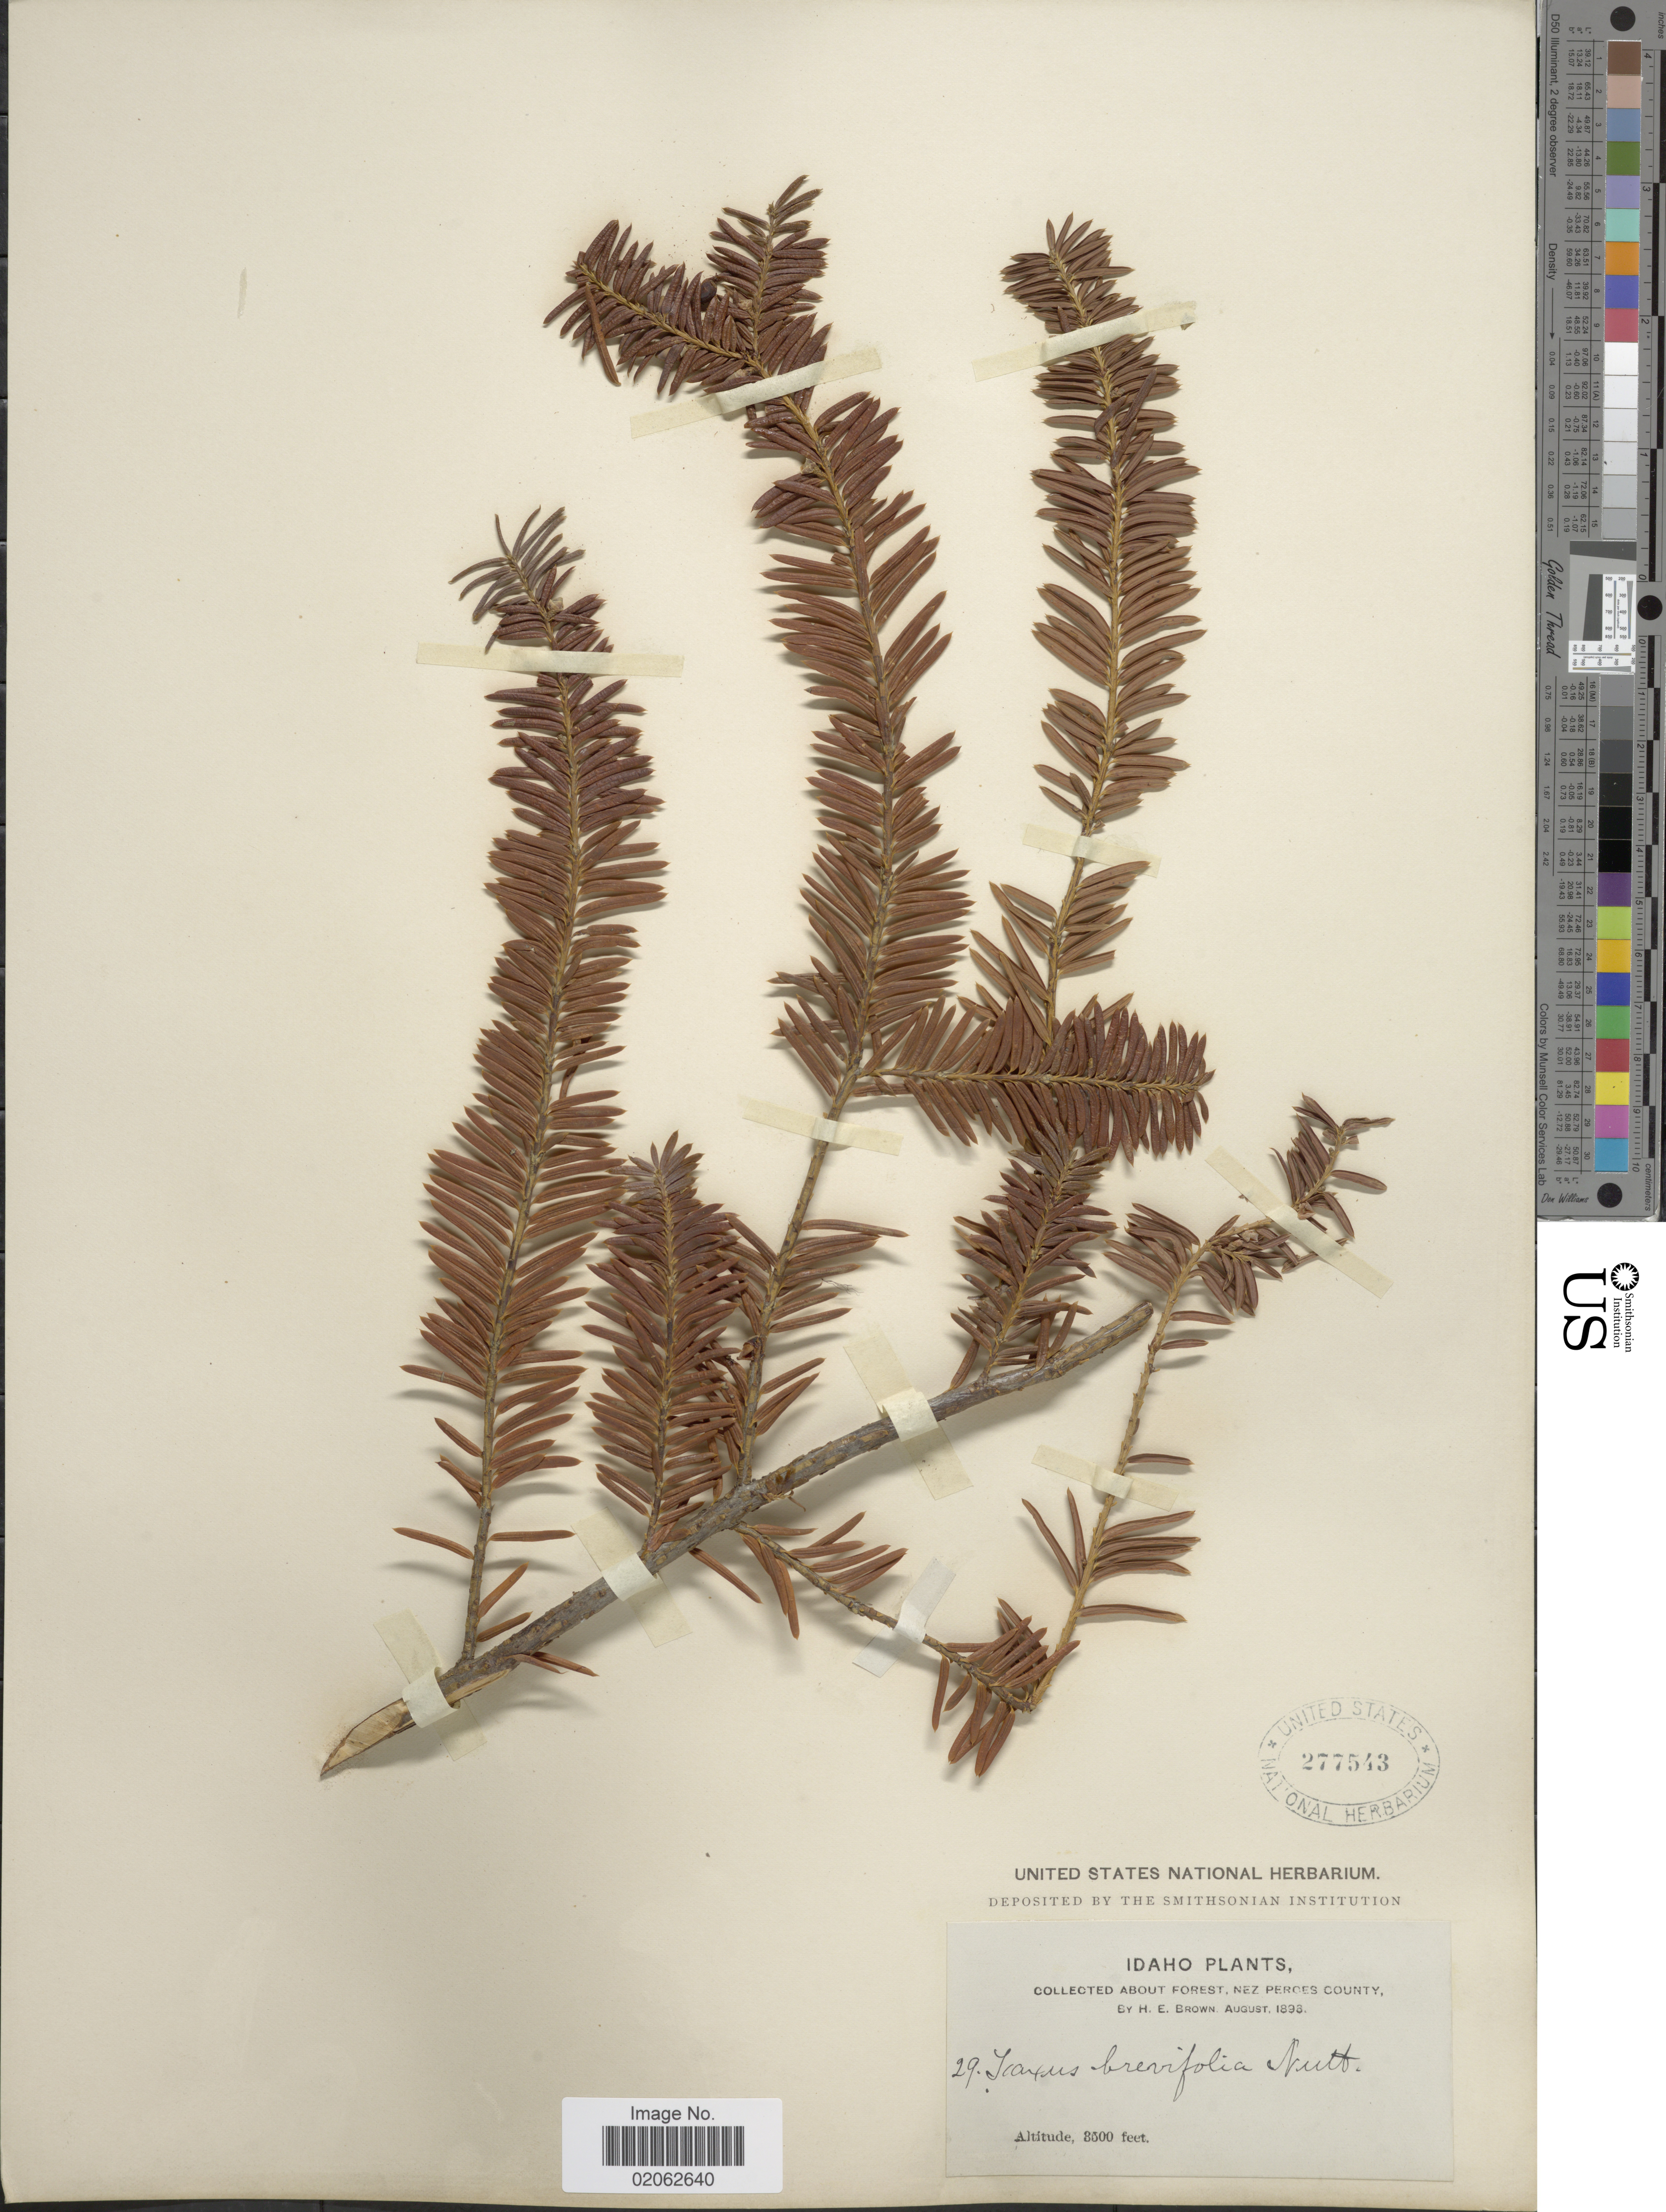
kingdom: Plantae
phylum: Tracheophyta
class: Pinopsida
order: Pinales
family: Taxaceae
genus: Taxus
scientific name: Taxus brevifolia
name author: Nutt.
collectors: H. E. Brown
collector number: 29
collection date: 1893-08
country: United States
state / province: Idaho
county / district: Nez Perce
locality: About Forest, Nez Perces County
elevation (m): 1067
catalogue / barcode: US 277543